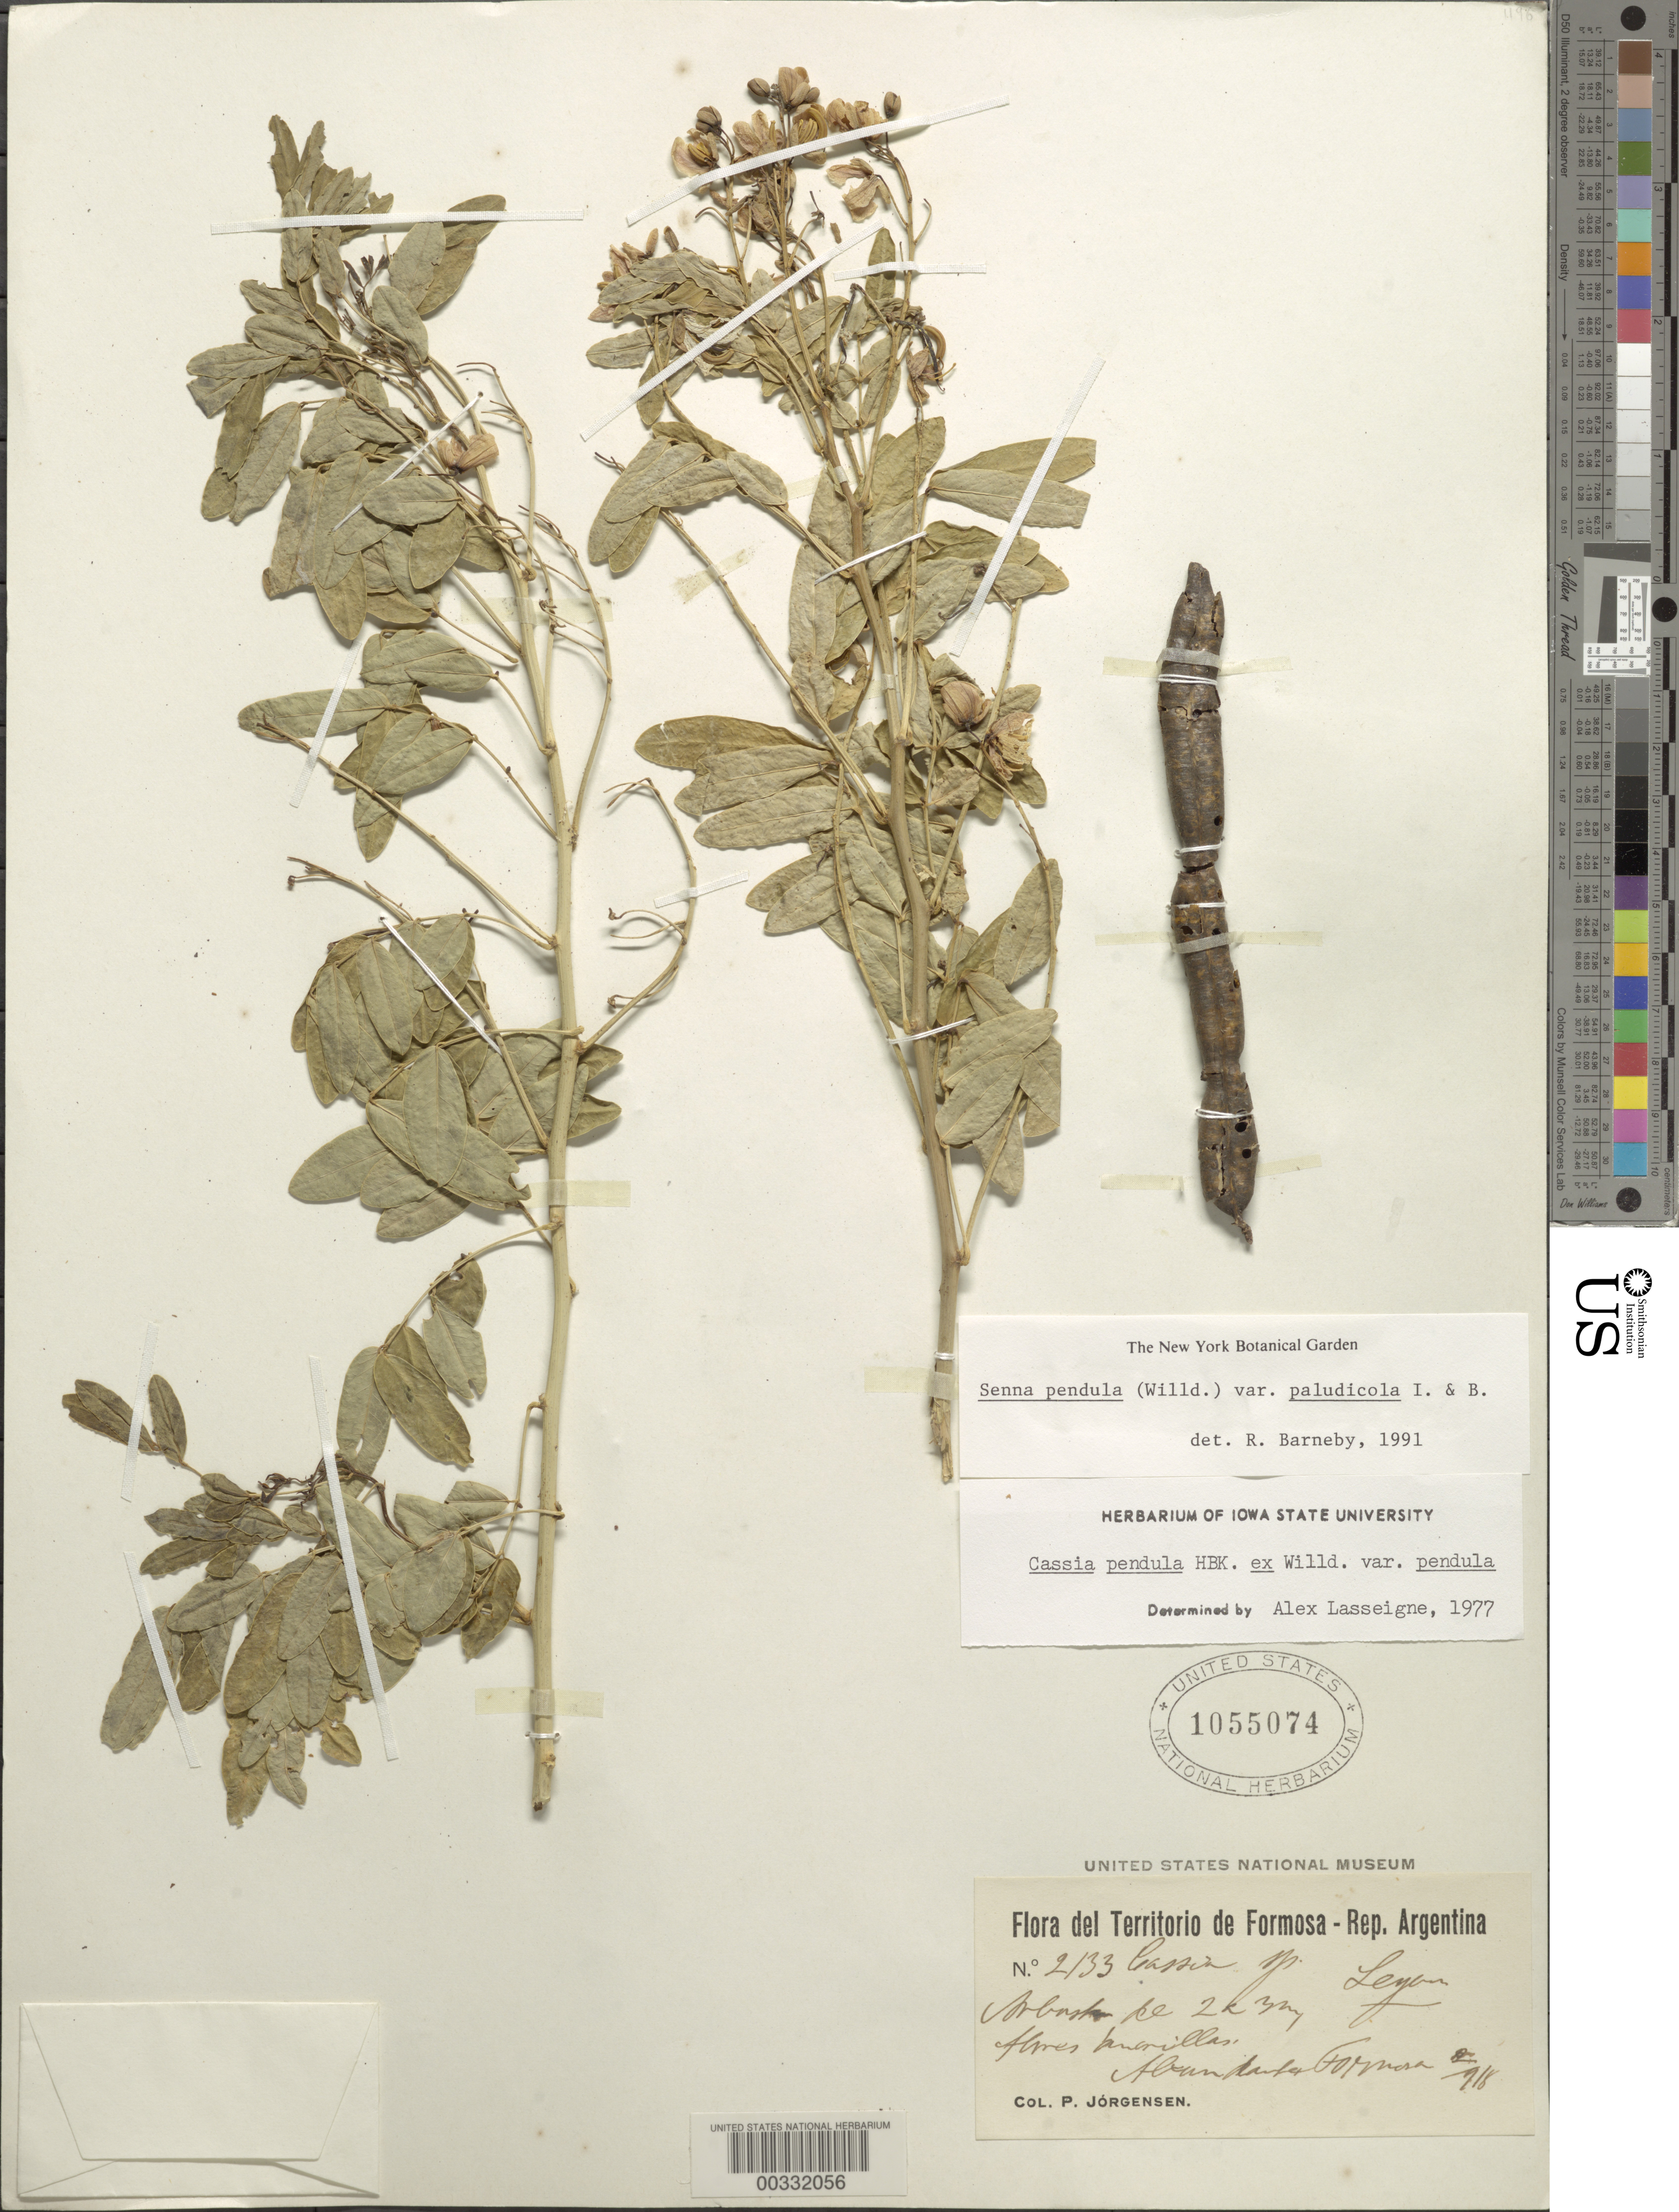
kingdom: Plantae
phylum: Tracheophyta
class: Magnoliopsida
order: Fabales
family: Fabaceae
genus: Senna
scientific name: Senna pendula var. paludicola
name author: H.S. Irwin & Barneby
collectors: P. Jorgensen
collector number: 2133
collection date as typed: Aug 1918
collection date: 1918-08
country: Argentina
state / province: Formosa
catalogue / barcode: US 1055074